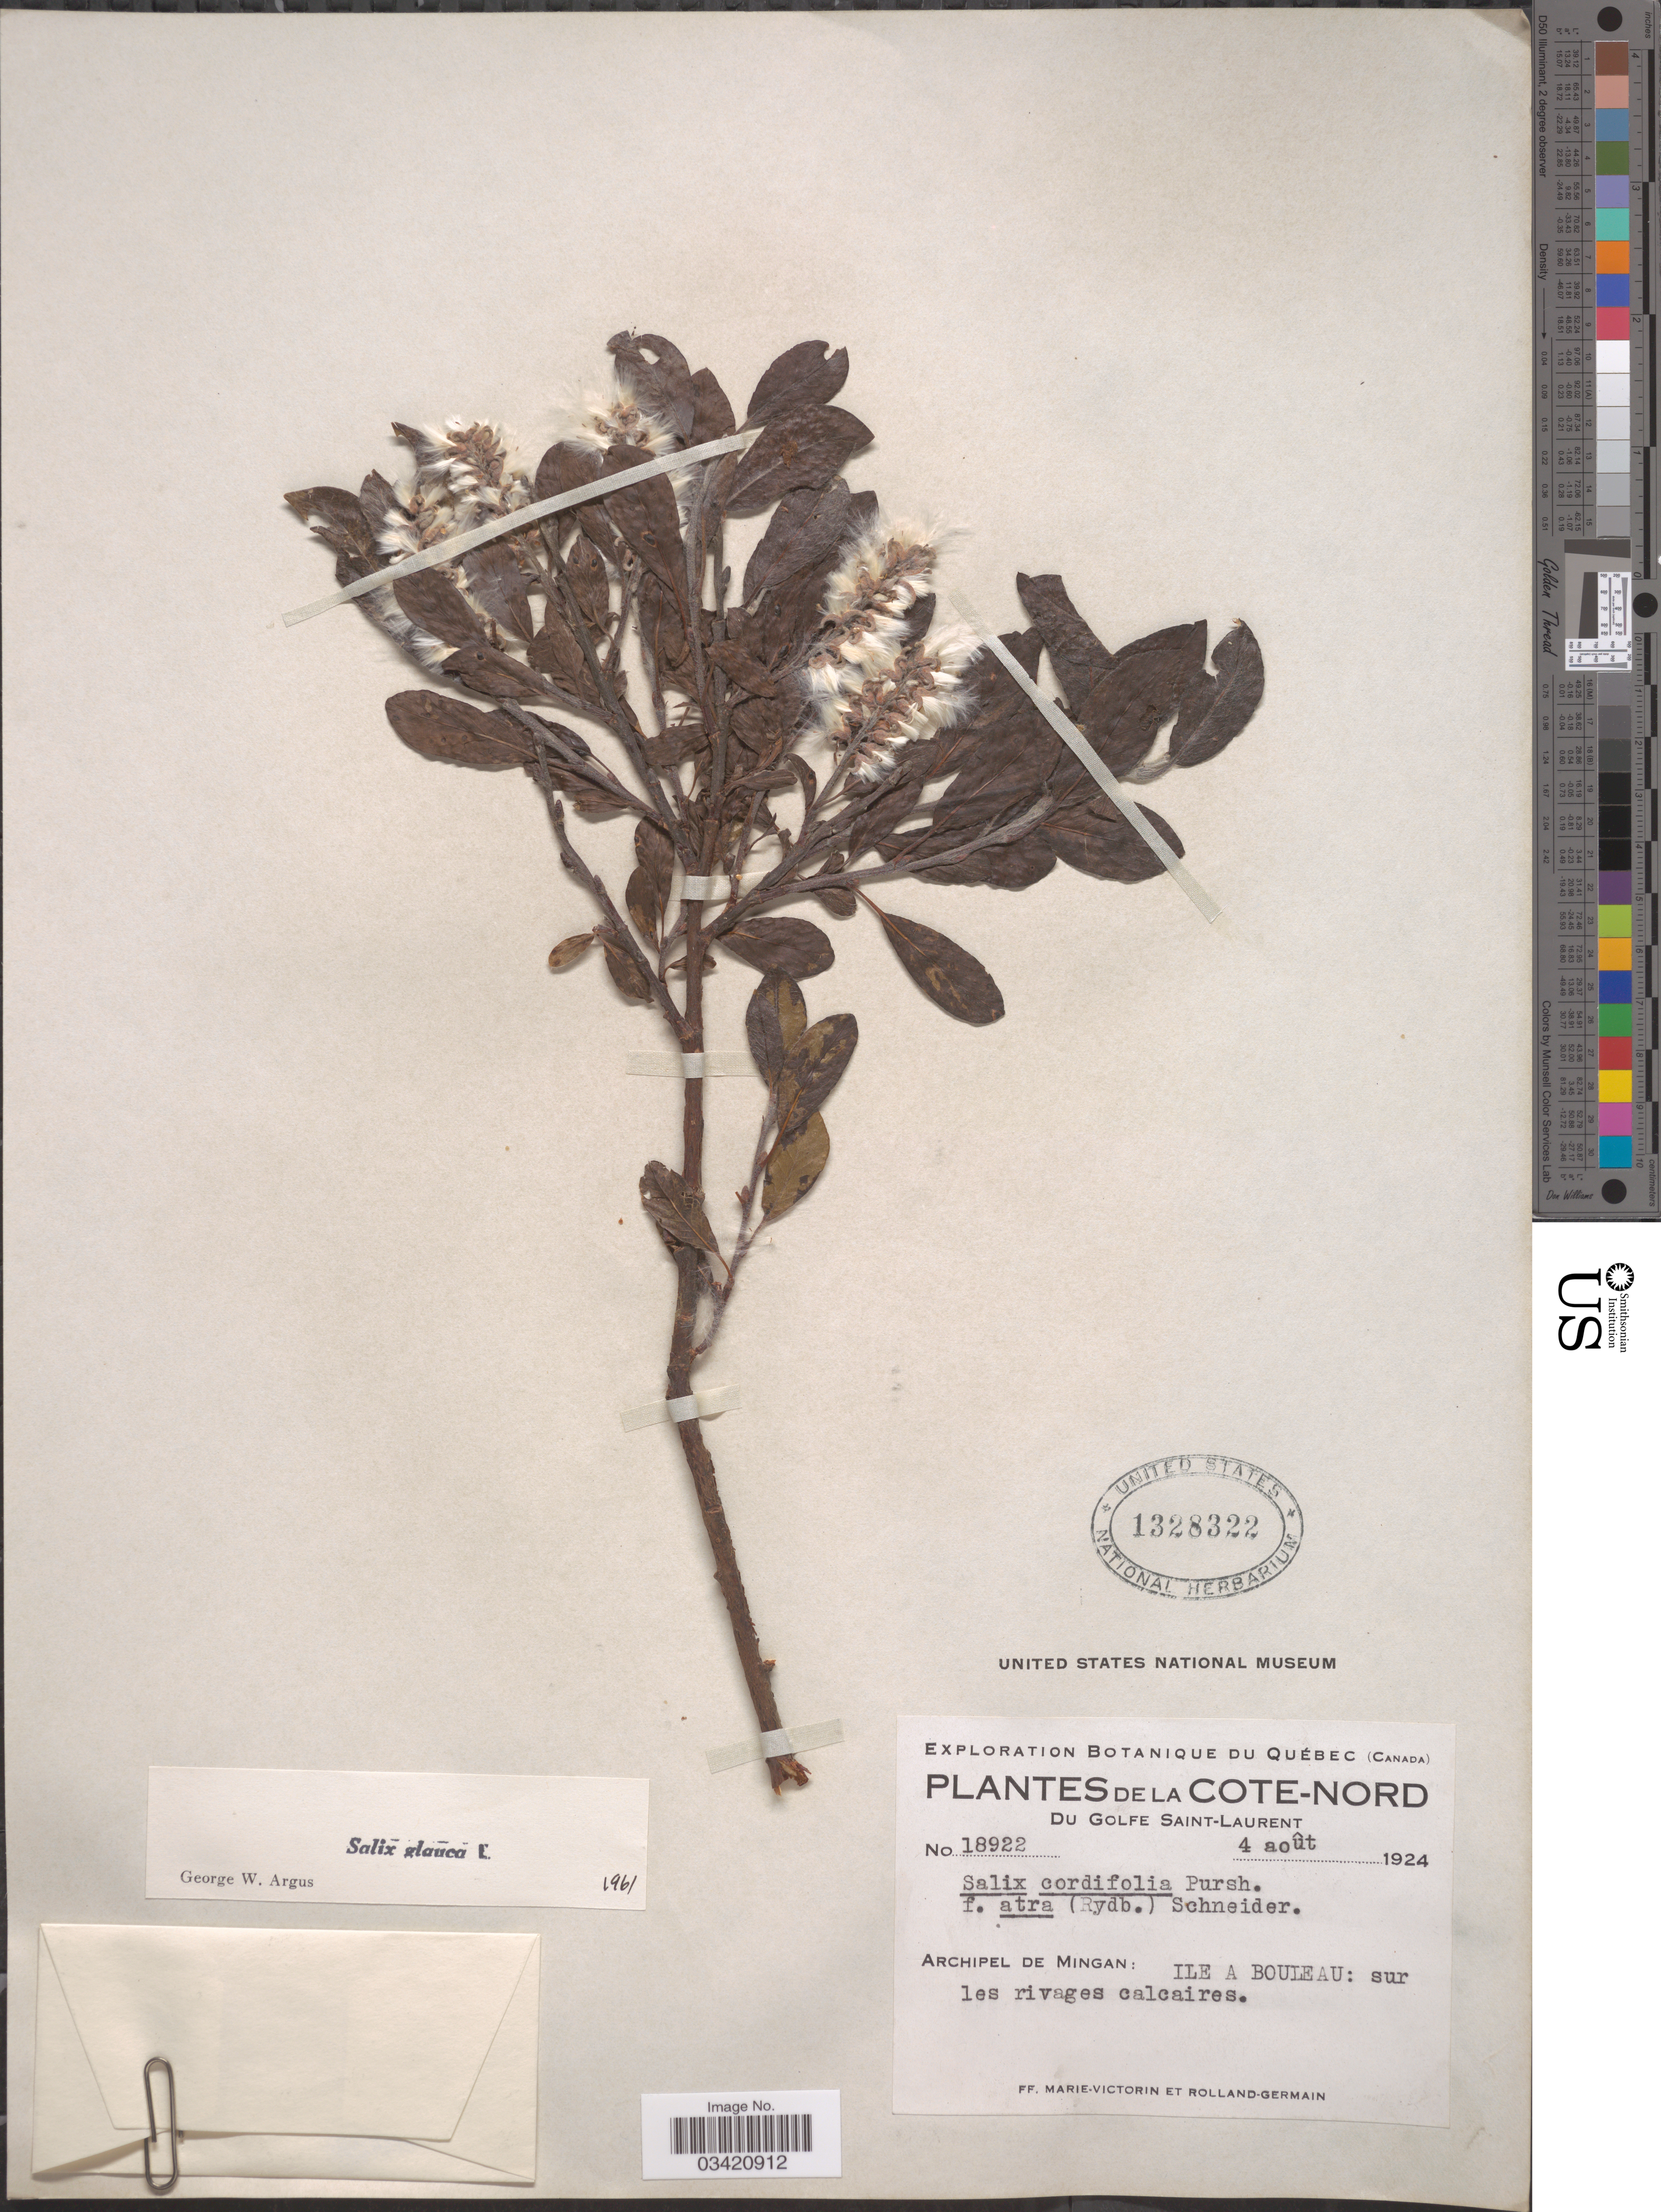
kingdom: Plantae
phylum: Tracheophyta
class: Magnoliopsida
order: Malpighiales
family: Salicaceae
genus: Salix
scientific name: Salix glauca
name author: L.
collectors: F. Marie-Victorin & Rolland-Germain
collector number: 18922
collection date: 1924-08-04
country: Canada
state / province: Quebec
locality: Cote-Nord. Du Golfe Saint-Laurent. Archipel de Mingan: Ile a Bouleau: sur les rivages calcaires.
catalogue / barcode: US 1328322